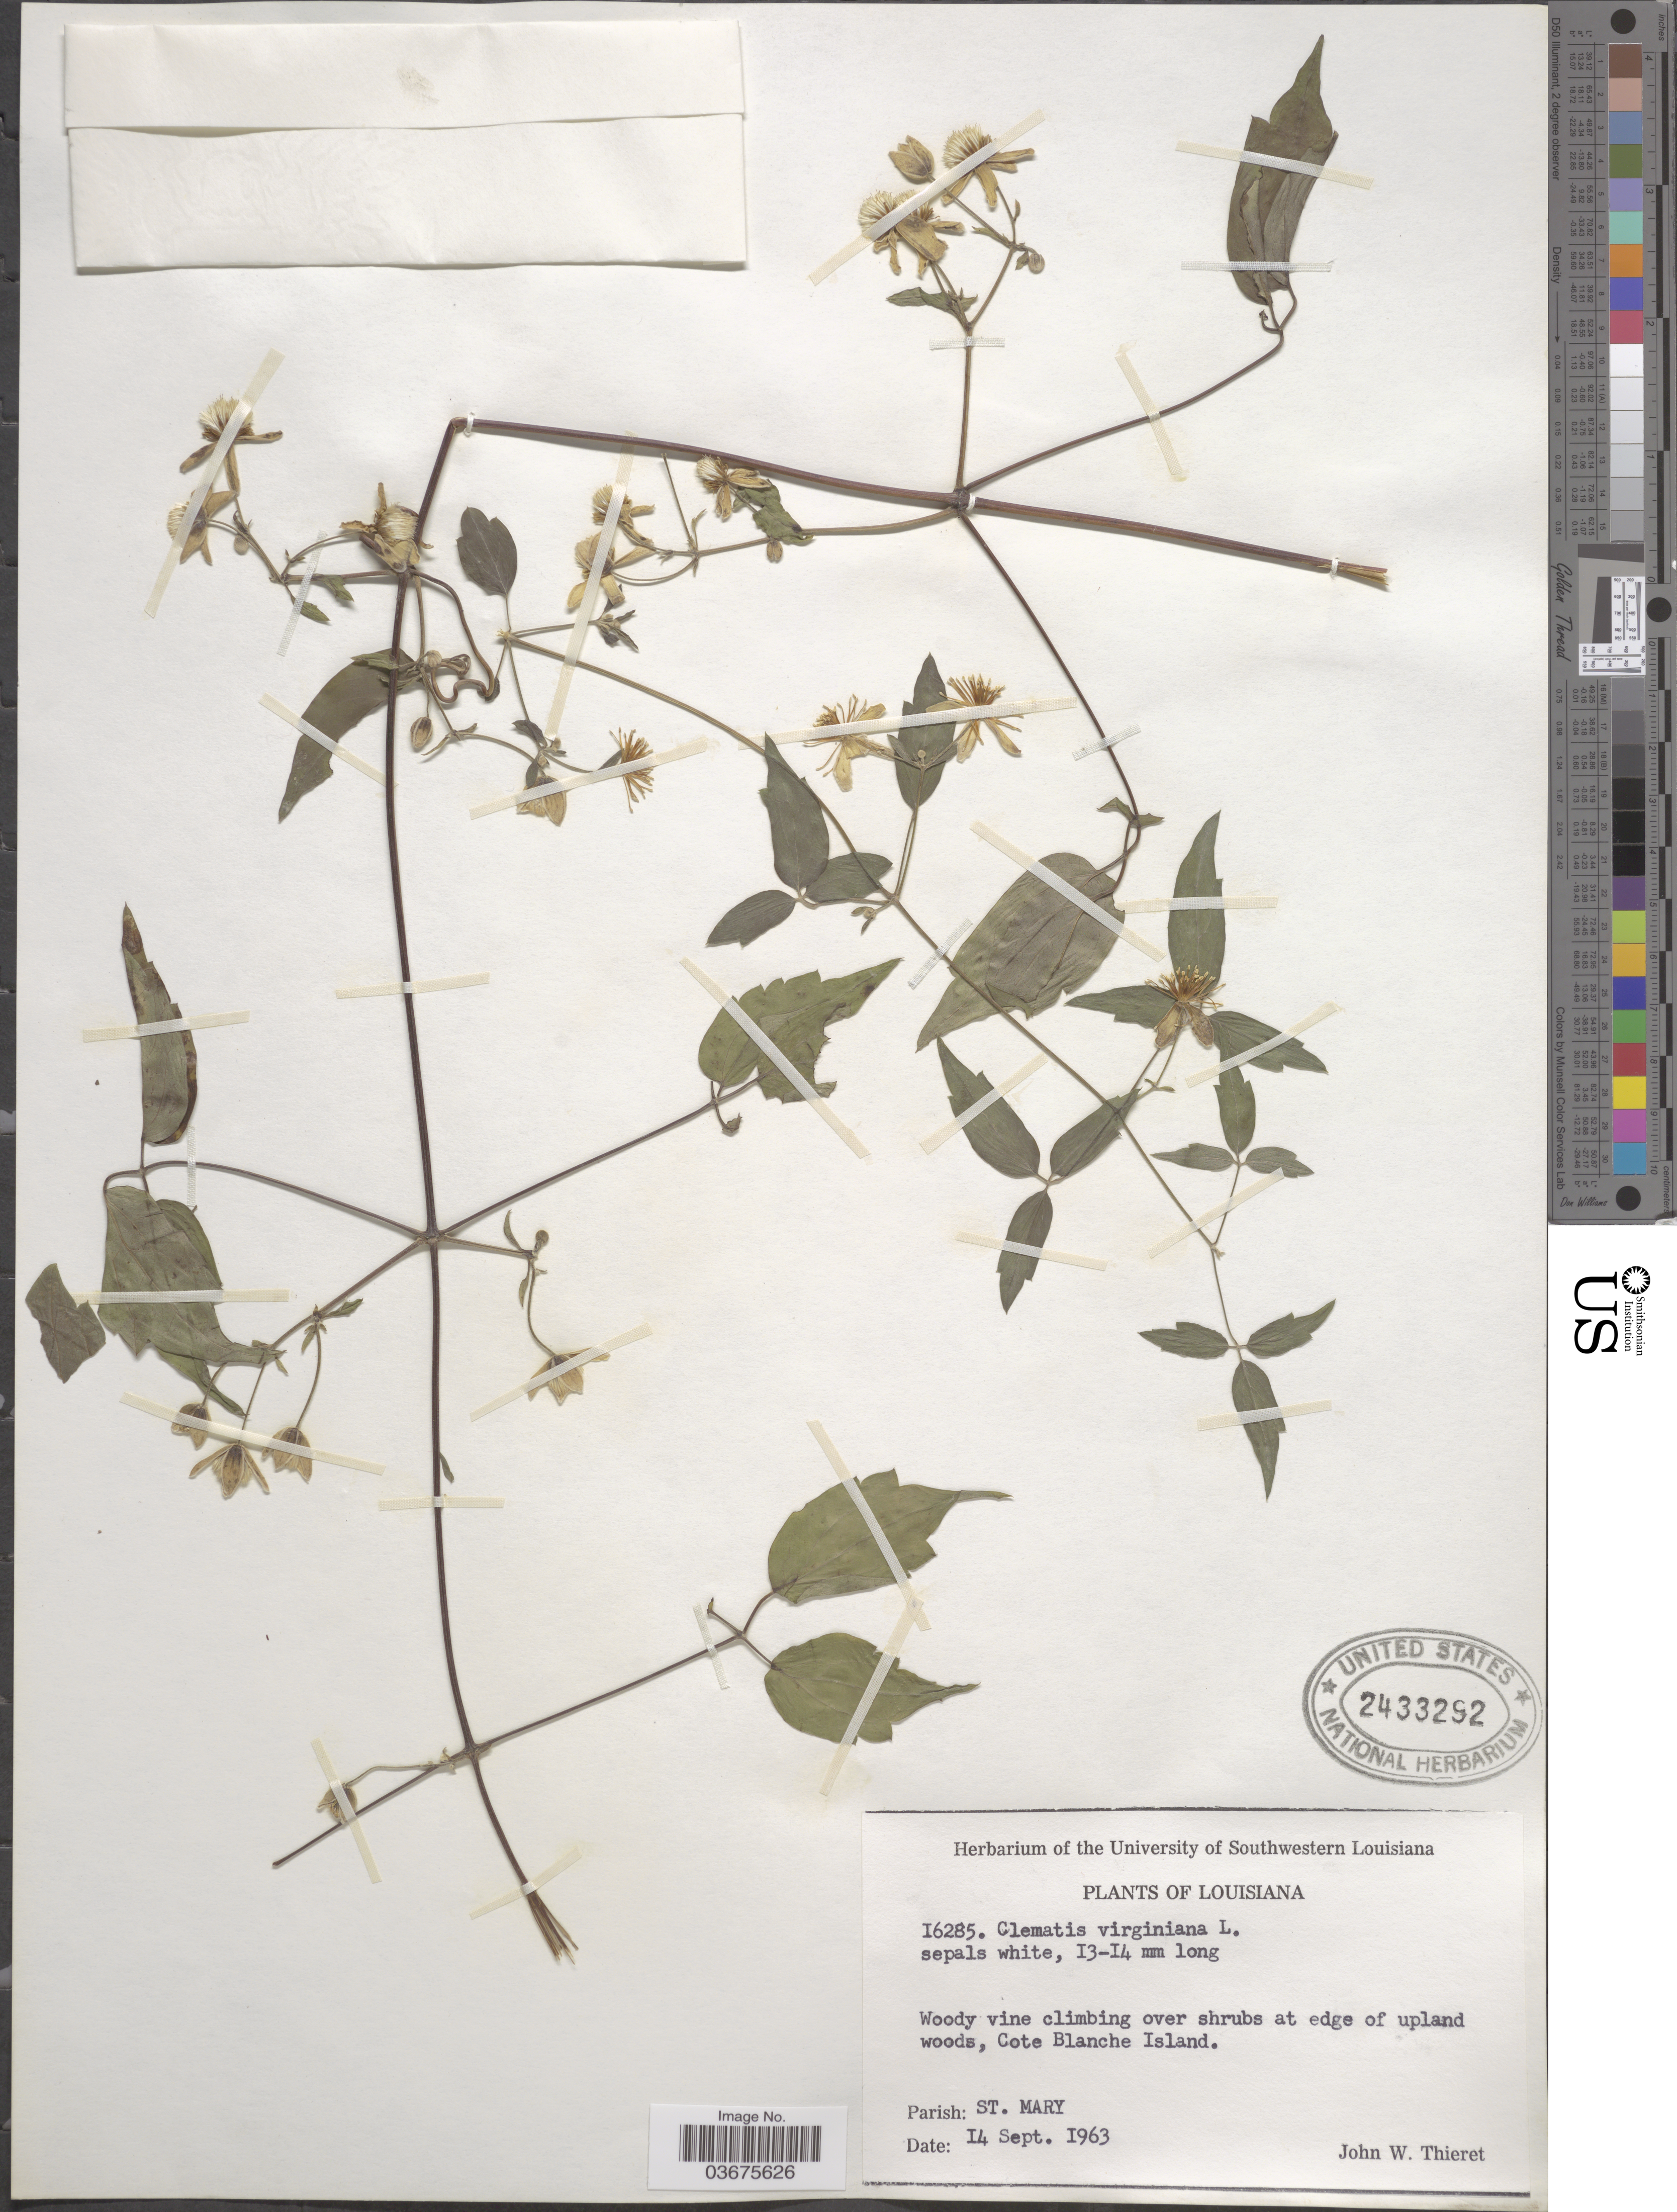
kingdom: Plantae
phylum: Tracheophyta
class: Magnoliopsida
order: Ranunculales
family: Ranunculaceae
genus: Clematis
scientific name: Clematis virginiana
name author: L.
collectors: J. W. Thieret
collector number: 16285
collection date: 1963-09-14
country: United States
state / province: Louisiana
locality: Cote Blanche Island. Parish: St. Mary.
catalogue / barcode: US 2433292